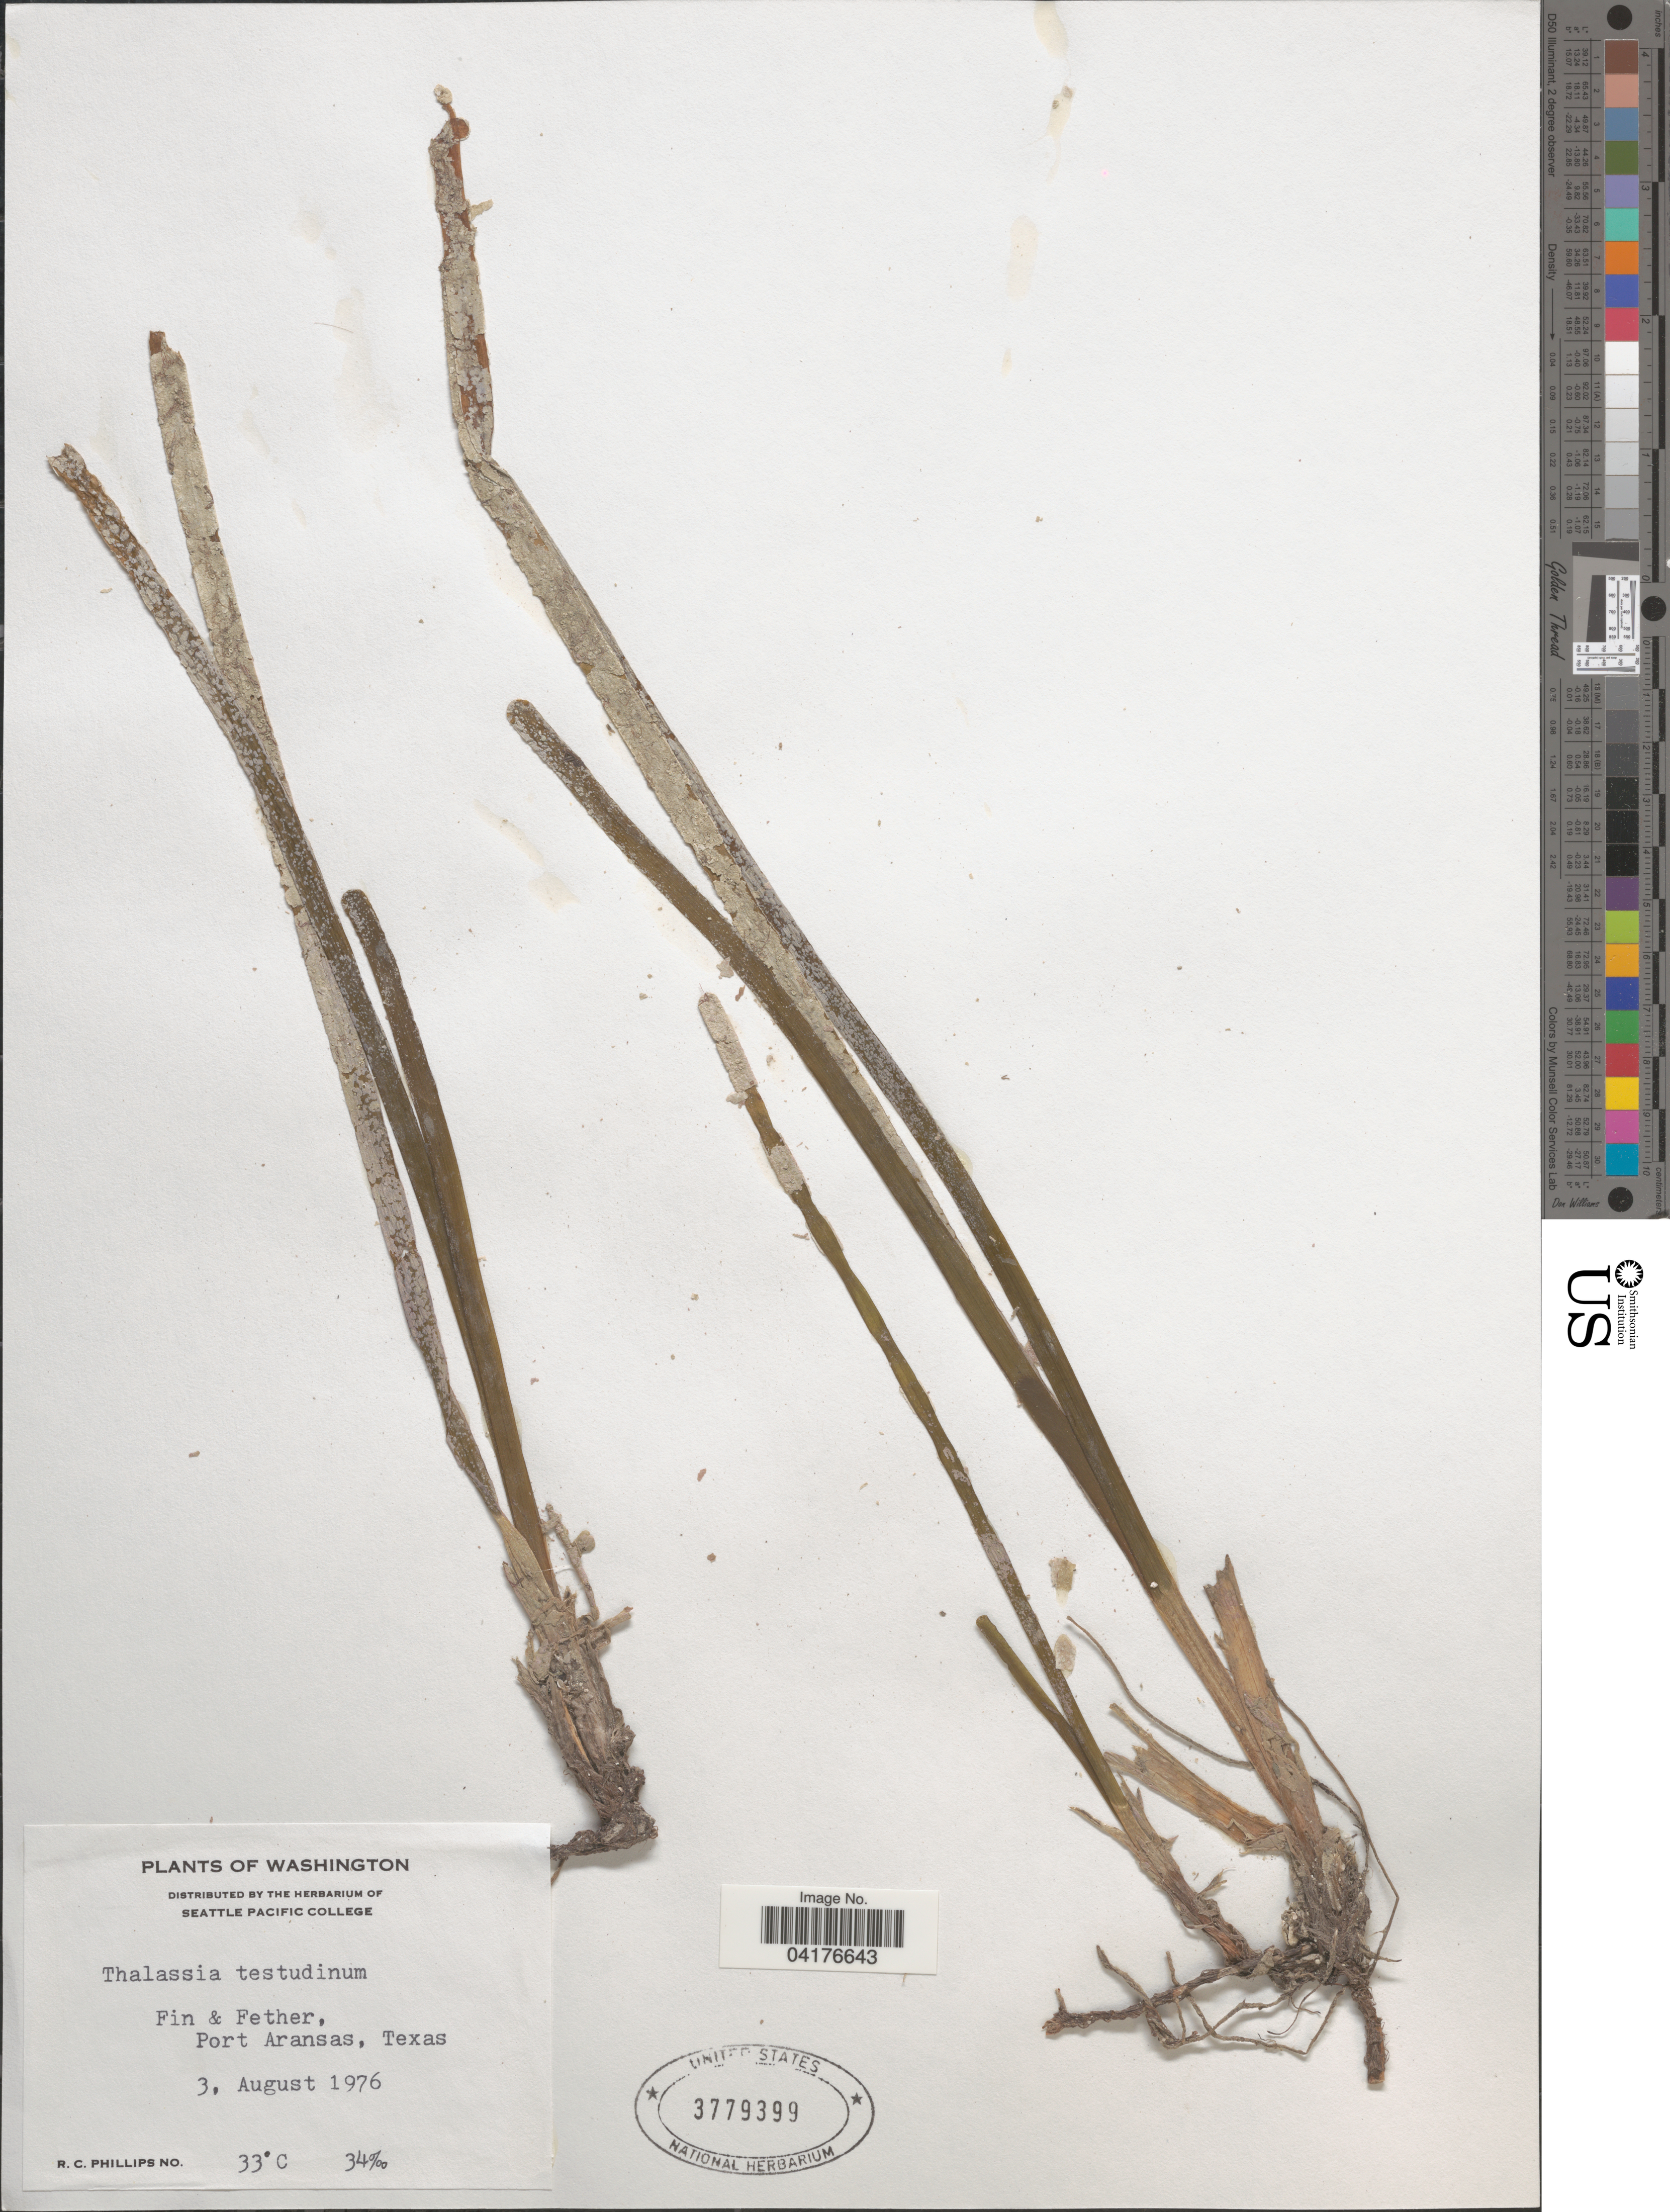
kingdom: Plantae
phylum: Tracheophyta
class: Liliopsida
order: Alismatales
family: Hydrocharitaceae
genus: Thalassia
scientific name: Thalassia testudinum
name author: Banks & Sol. ex K.D. Koenig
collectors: R. C. Phillips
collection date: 1976-08-03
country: United States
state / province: Texas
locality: Fin & Fether, Port Aransas.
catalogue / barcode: US 3779399